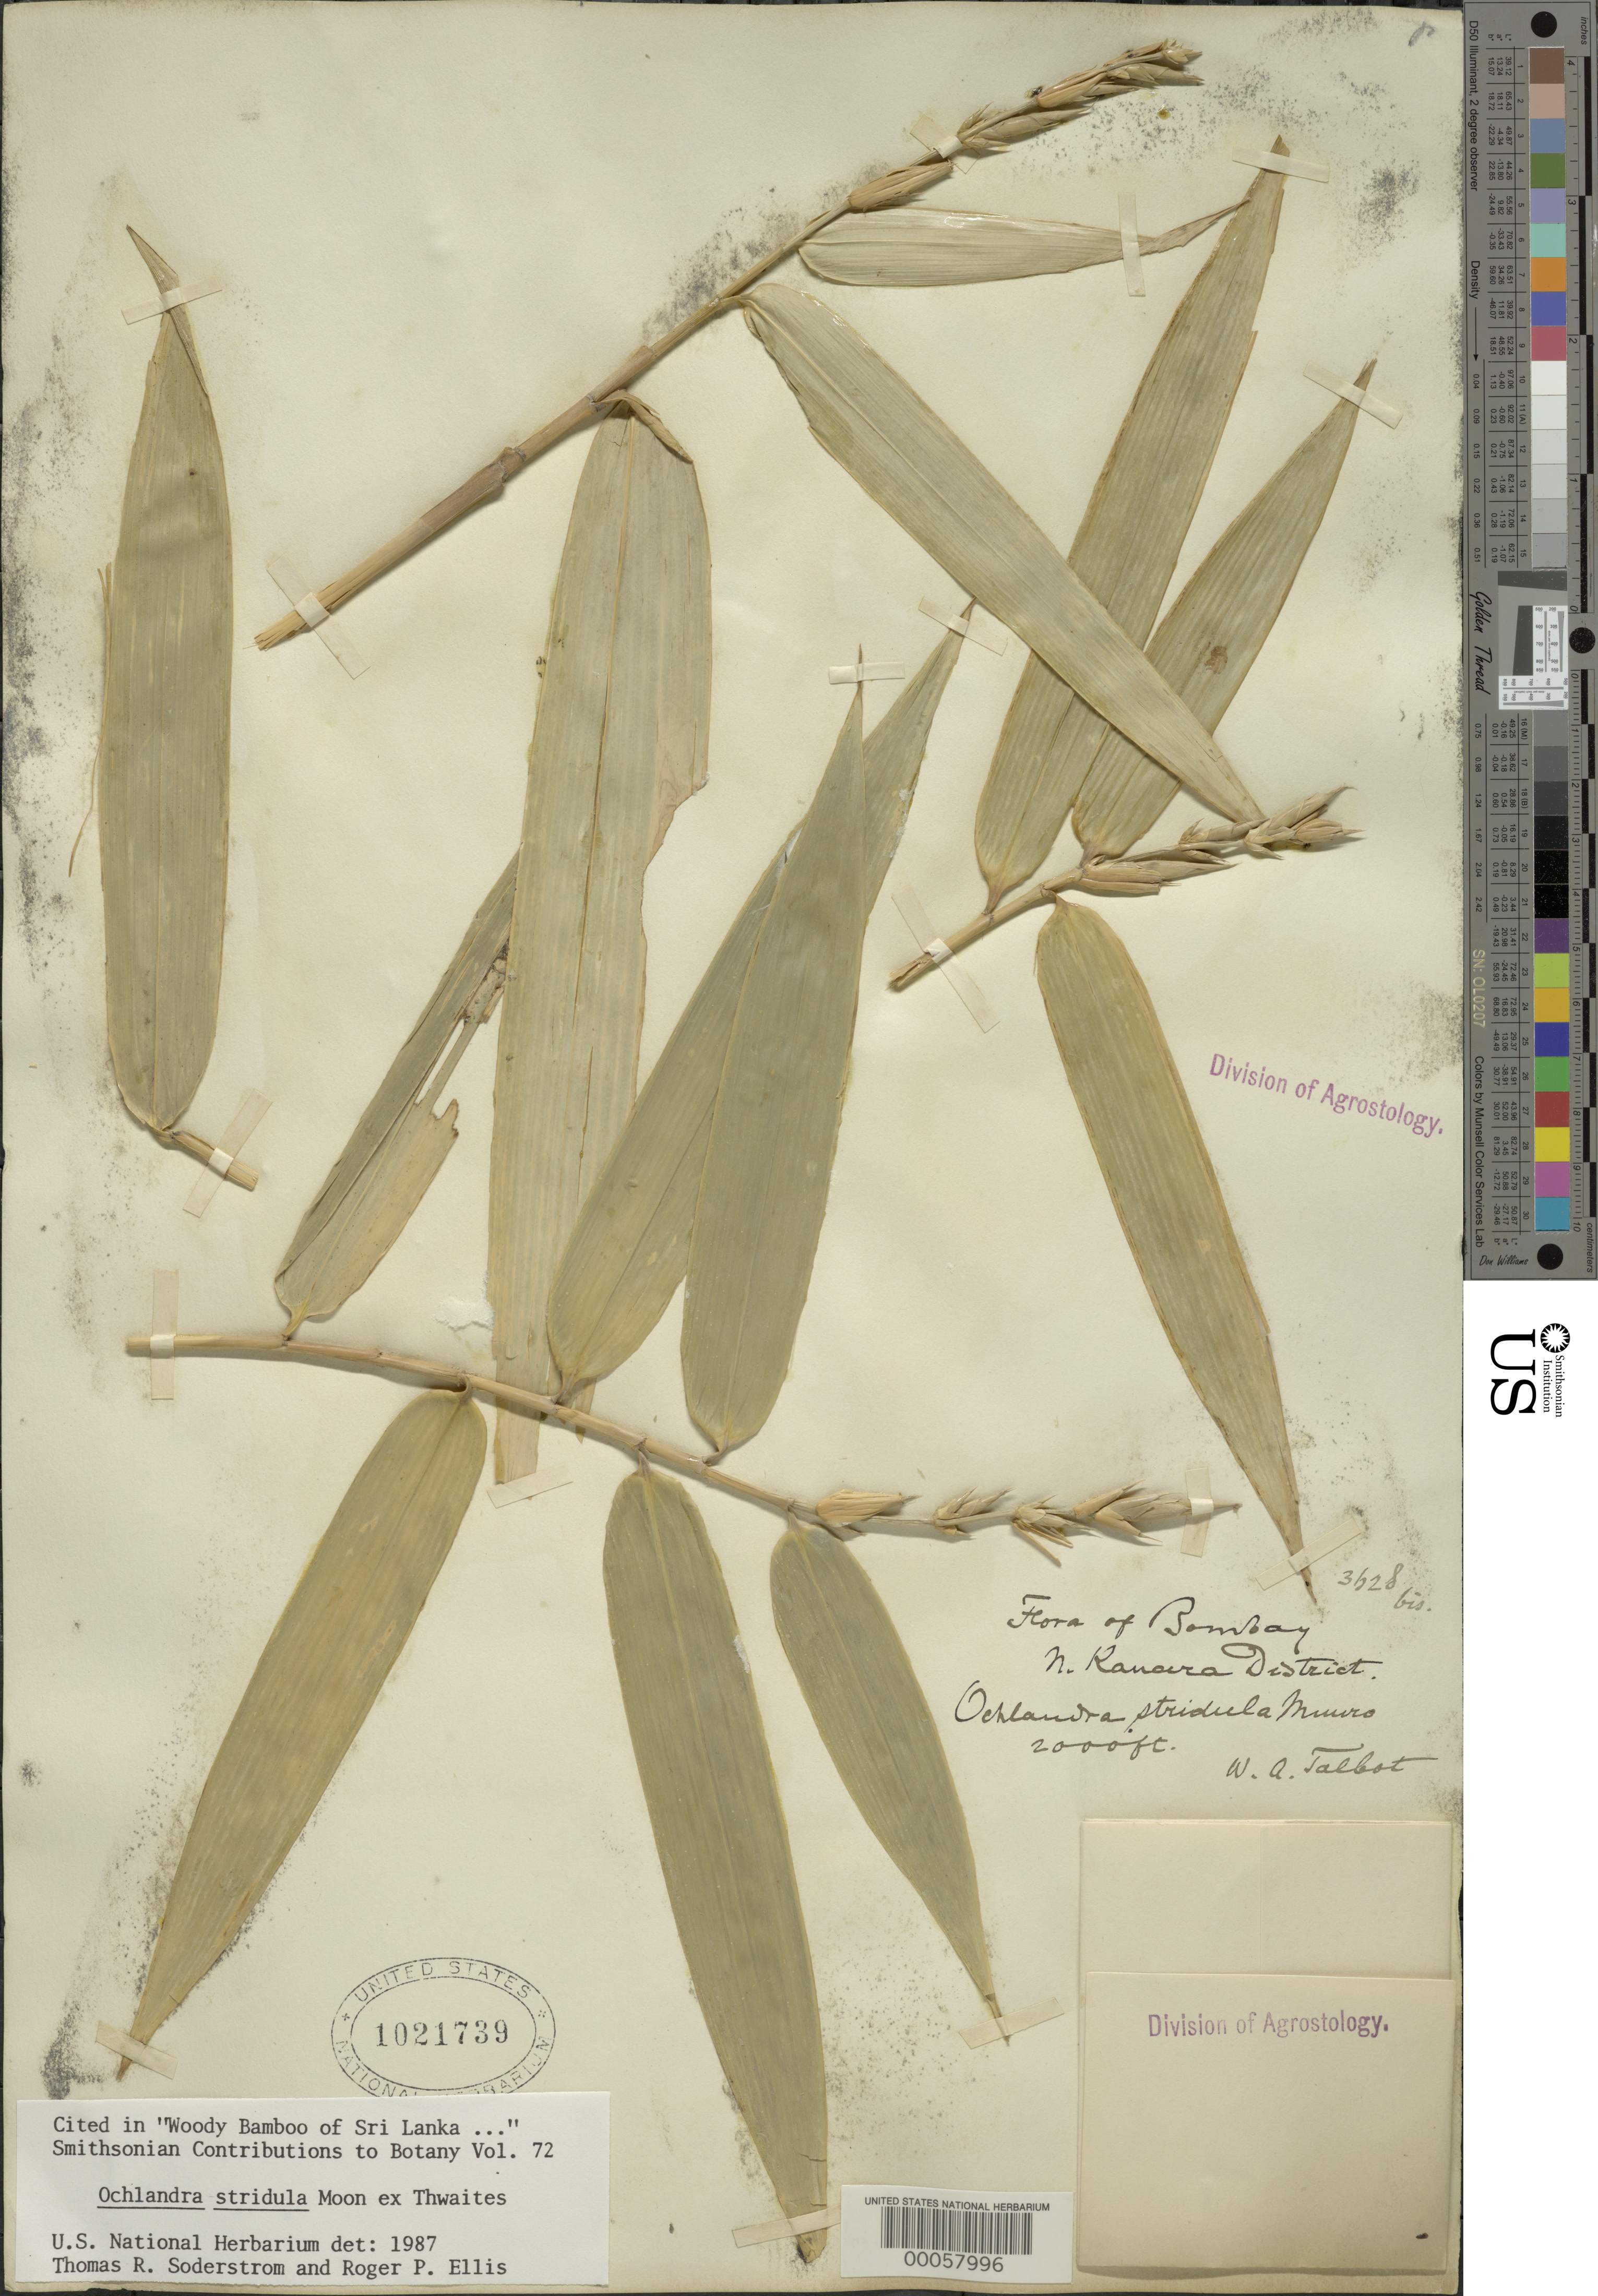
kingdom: Plantae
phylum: Tracheophyta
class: Liliopsida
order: Poales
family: Poaceae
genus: Ochlandra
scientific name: Ochlandra stridula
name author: Moon ex Thwaites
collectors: W. Talbot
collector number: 3628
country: India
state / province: Karnataka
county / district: Kanara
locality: Bombay, mysore state [mysore state = karnataka.]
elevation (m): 610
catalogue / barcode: US 1021739